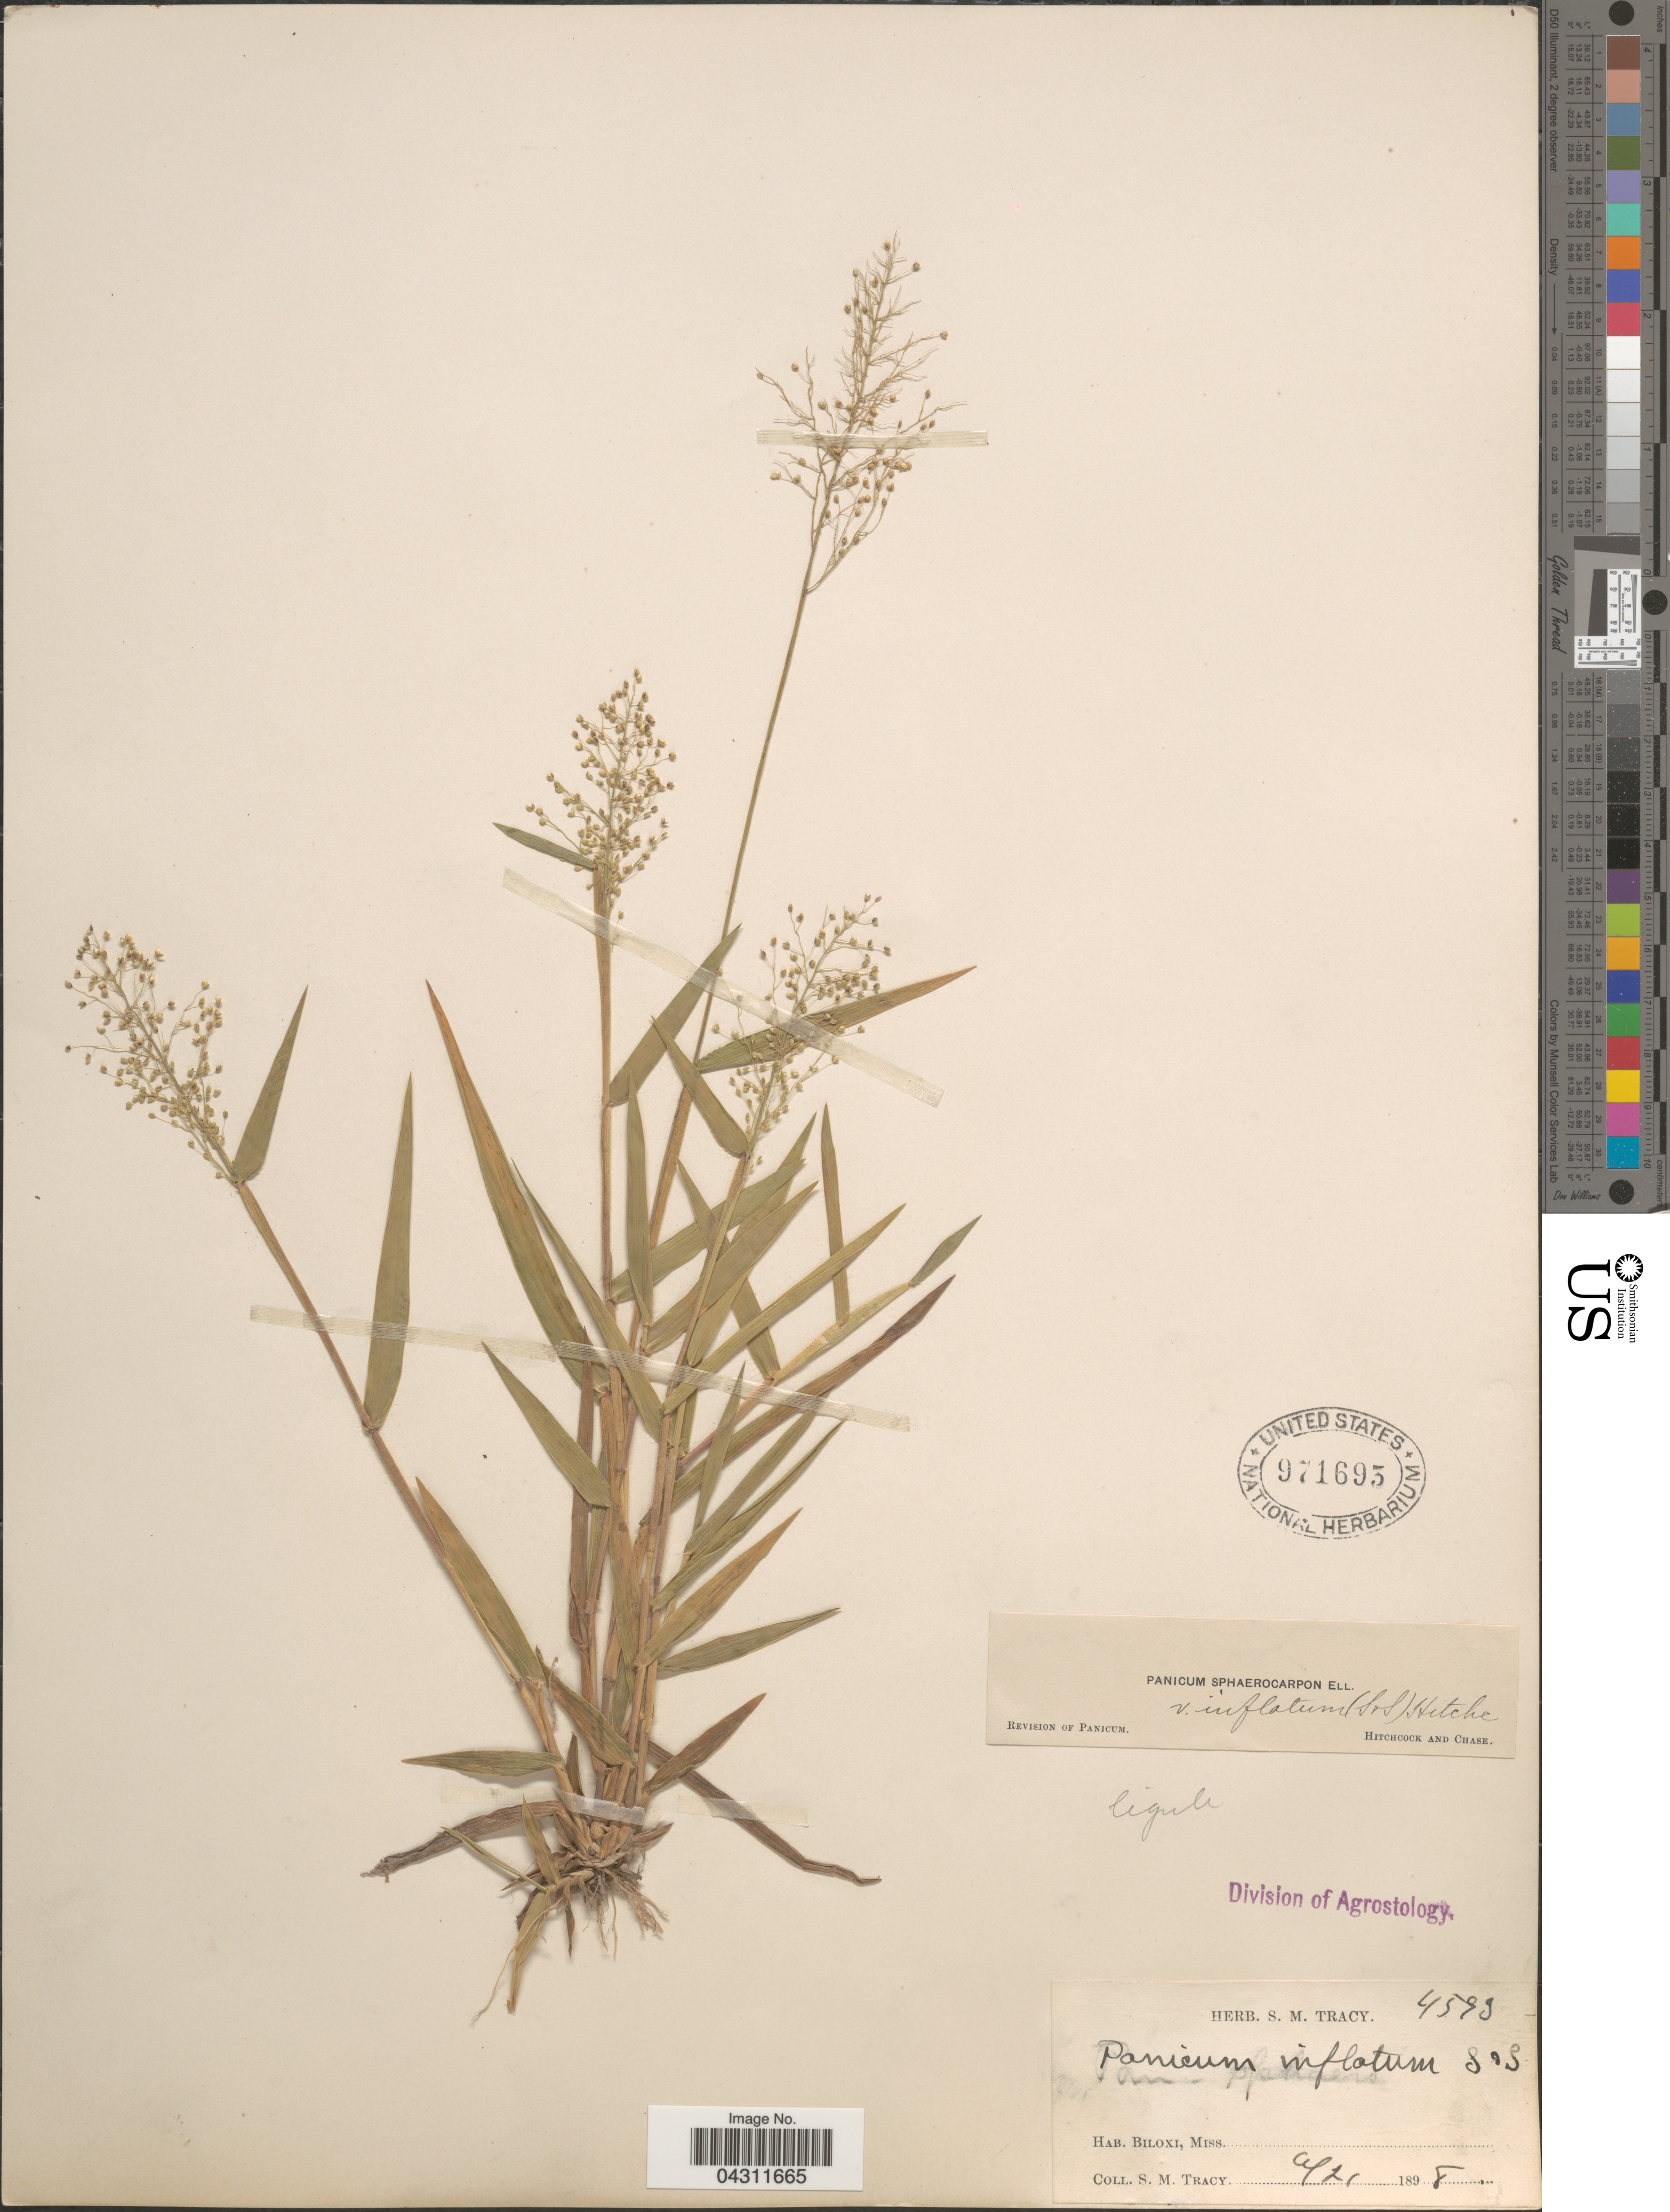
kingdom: Plantae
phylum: Tracheophyta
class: Liliopsida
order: Poales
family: Poaceae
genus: Dichanthelium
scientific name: Dichanthelium strigosum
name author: (Muhl. ex Elliott) Freckmann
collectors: S. M. Tracy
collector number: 4593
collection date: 1898-04-21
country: United States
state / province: Mississippi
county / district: Harrison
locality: Biloxi.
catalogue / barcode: US 971695